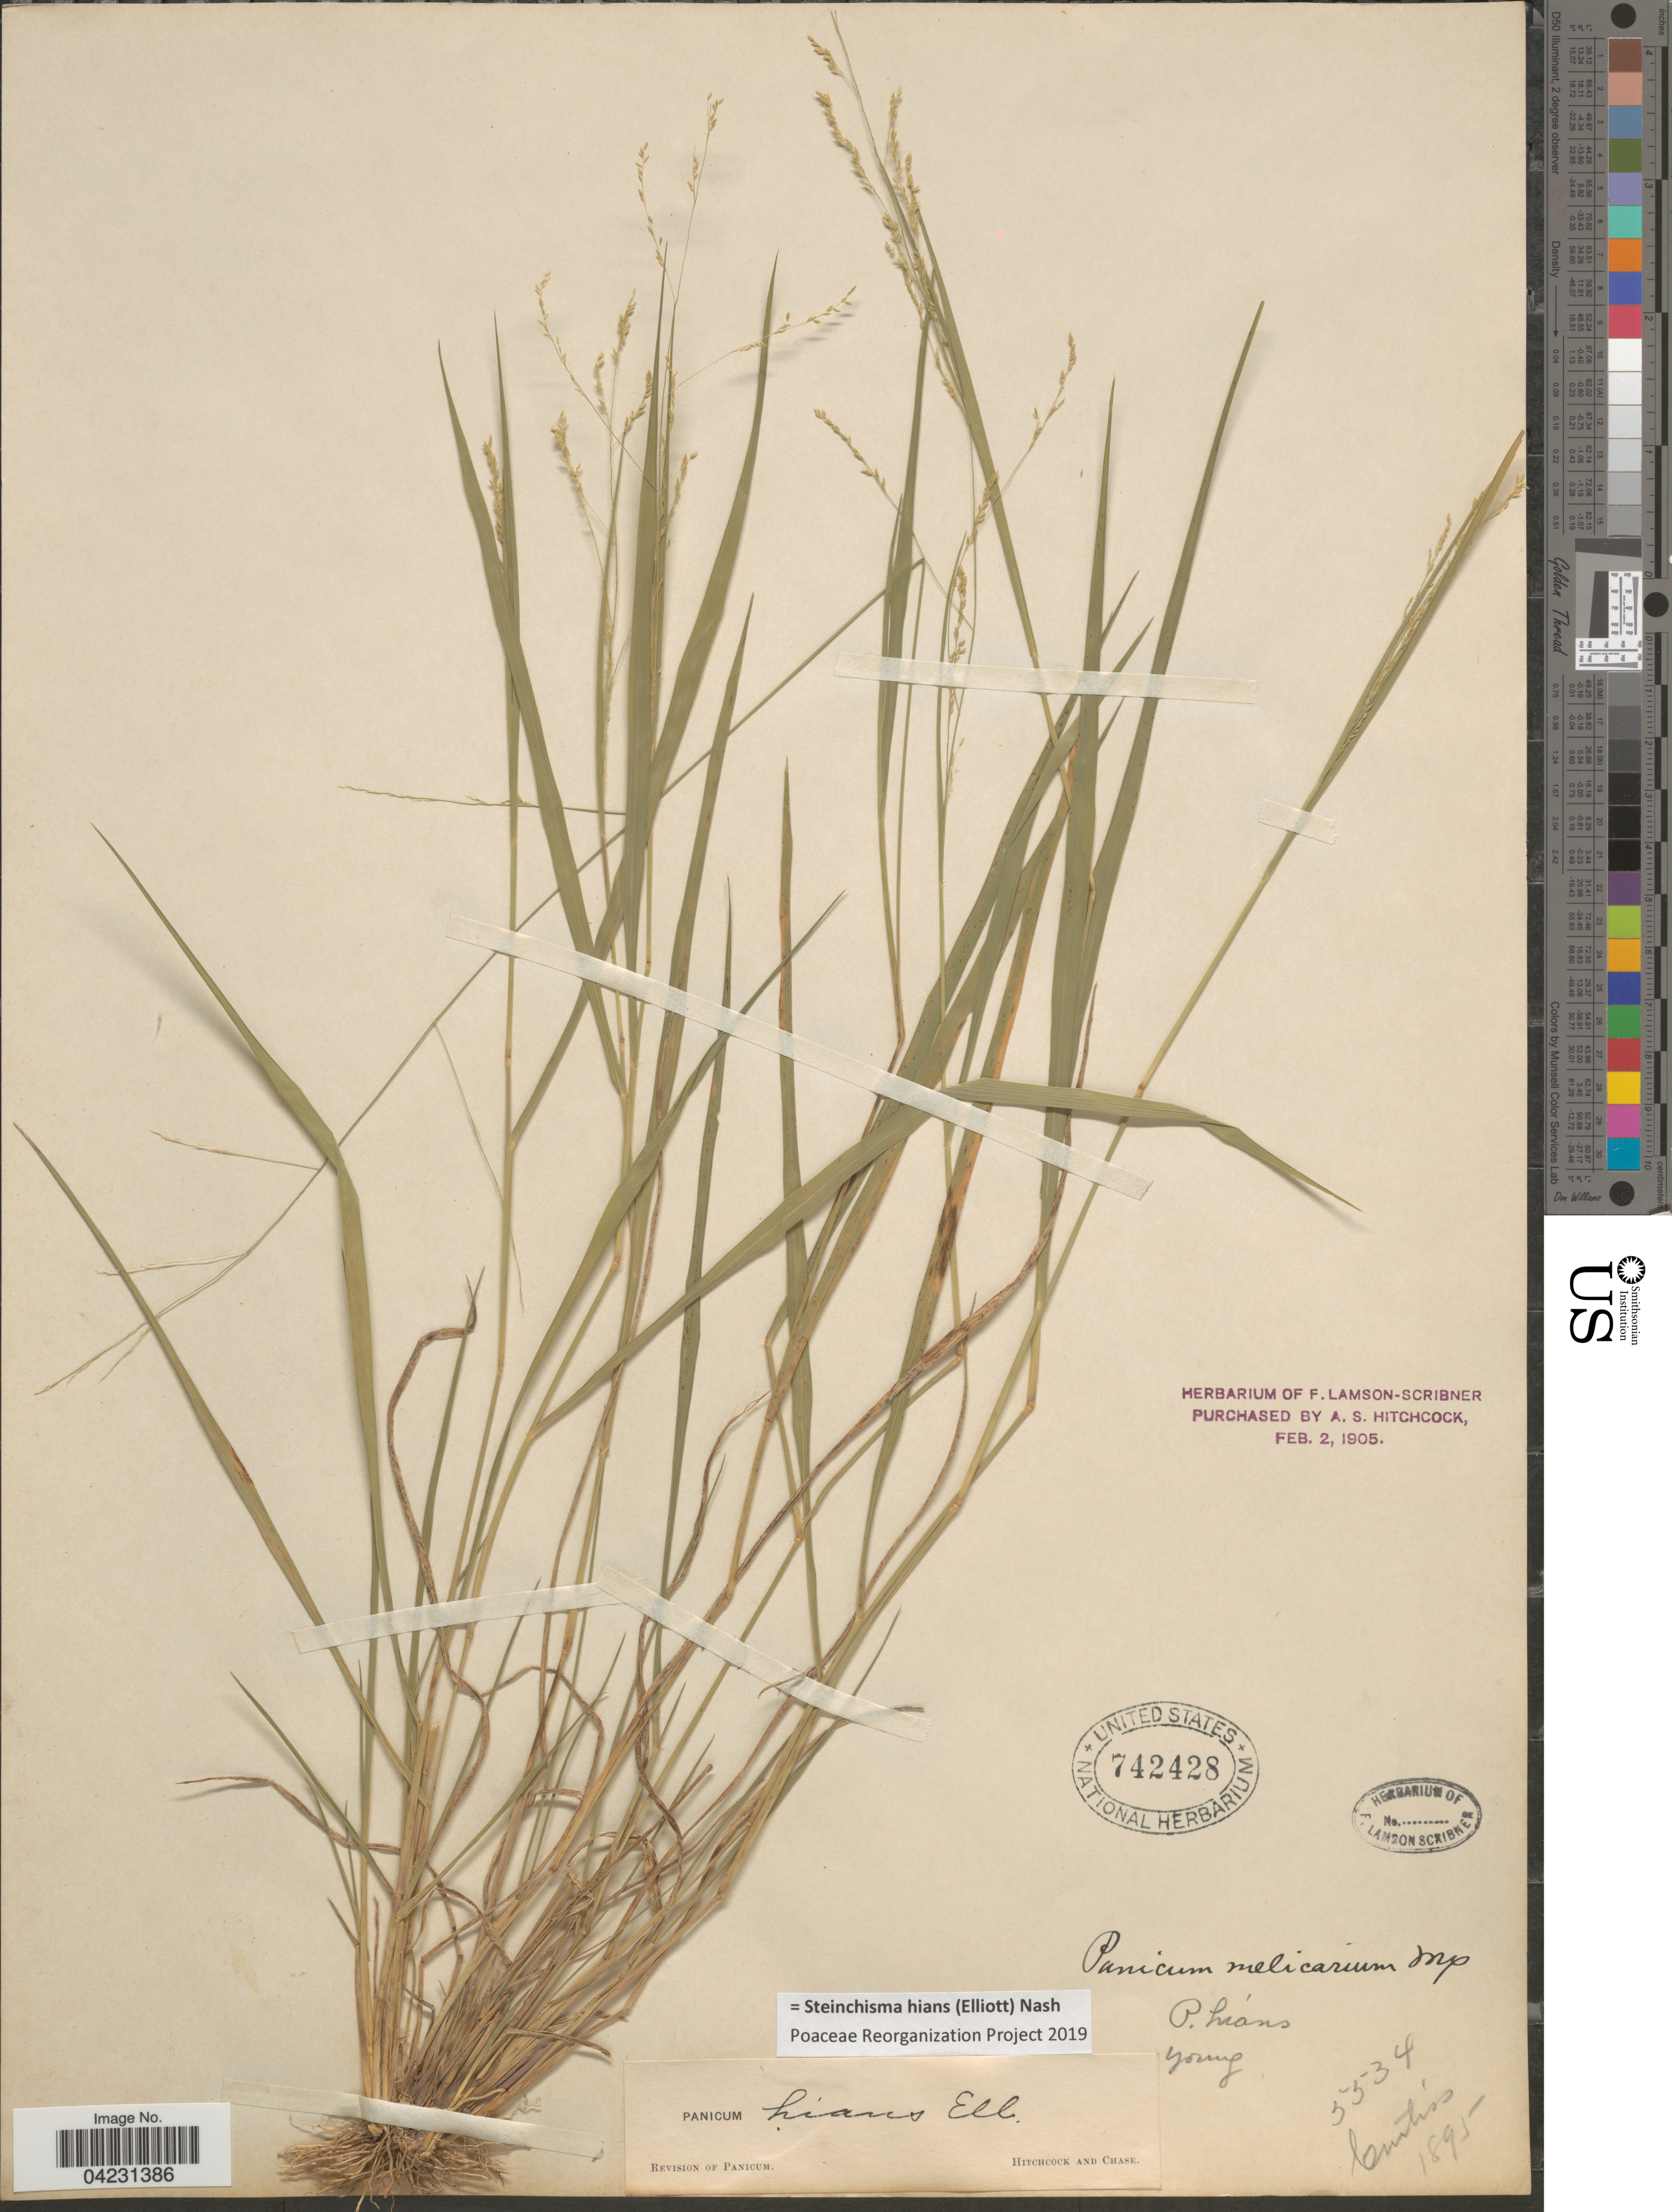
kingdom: Plantae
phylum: Tracheophyta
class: Liliopsida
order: Poales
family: Poaceae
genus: Steinchisma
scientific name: Steinchisma hians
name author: (Elliott) Nash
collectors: -. Curtiss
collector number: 5534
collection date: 1895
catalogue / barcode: US 742428